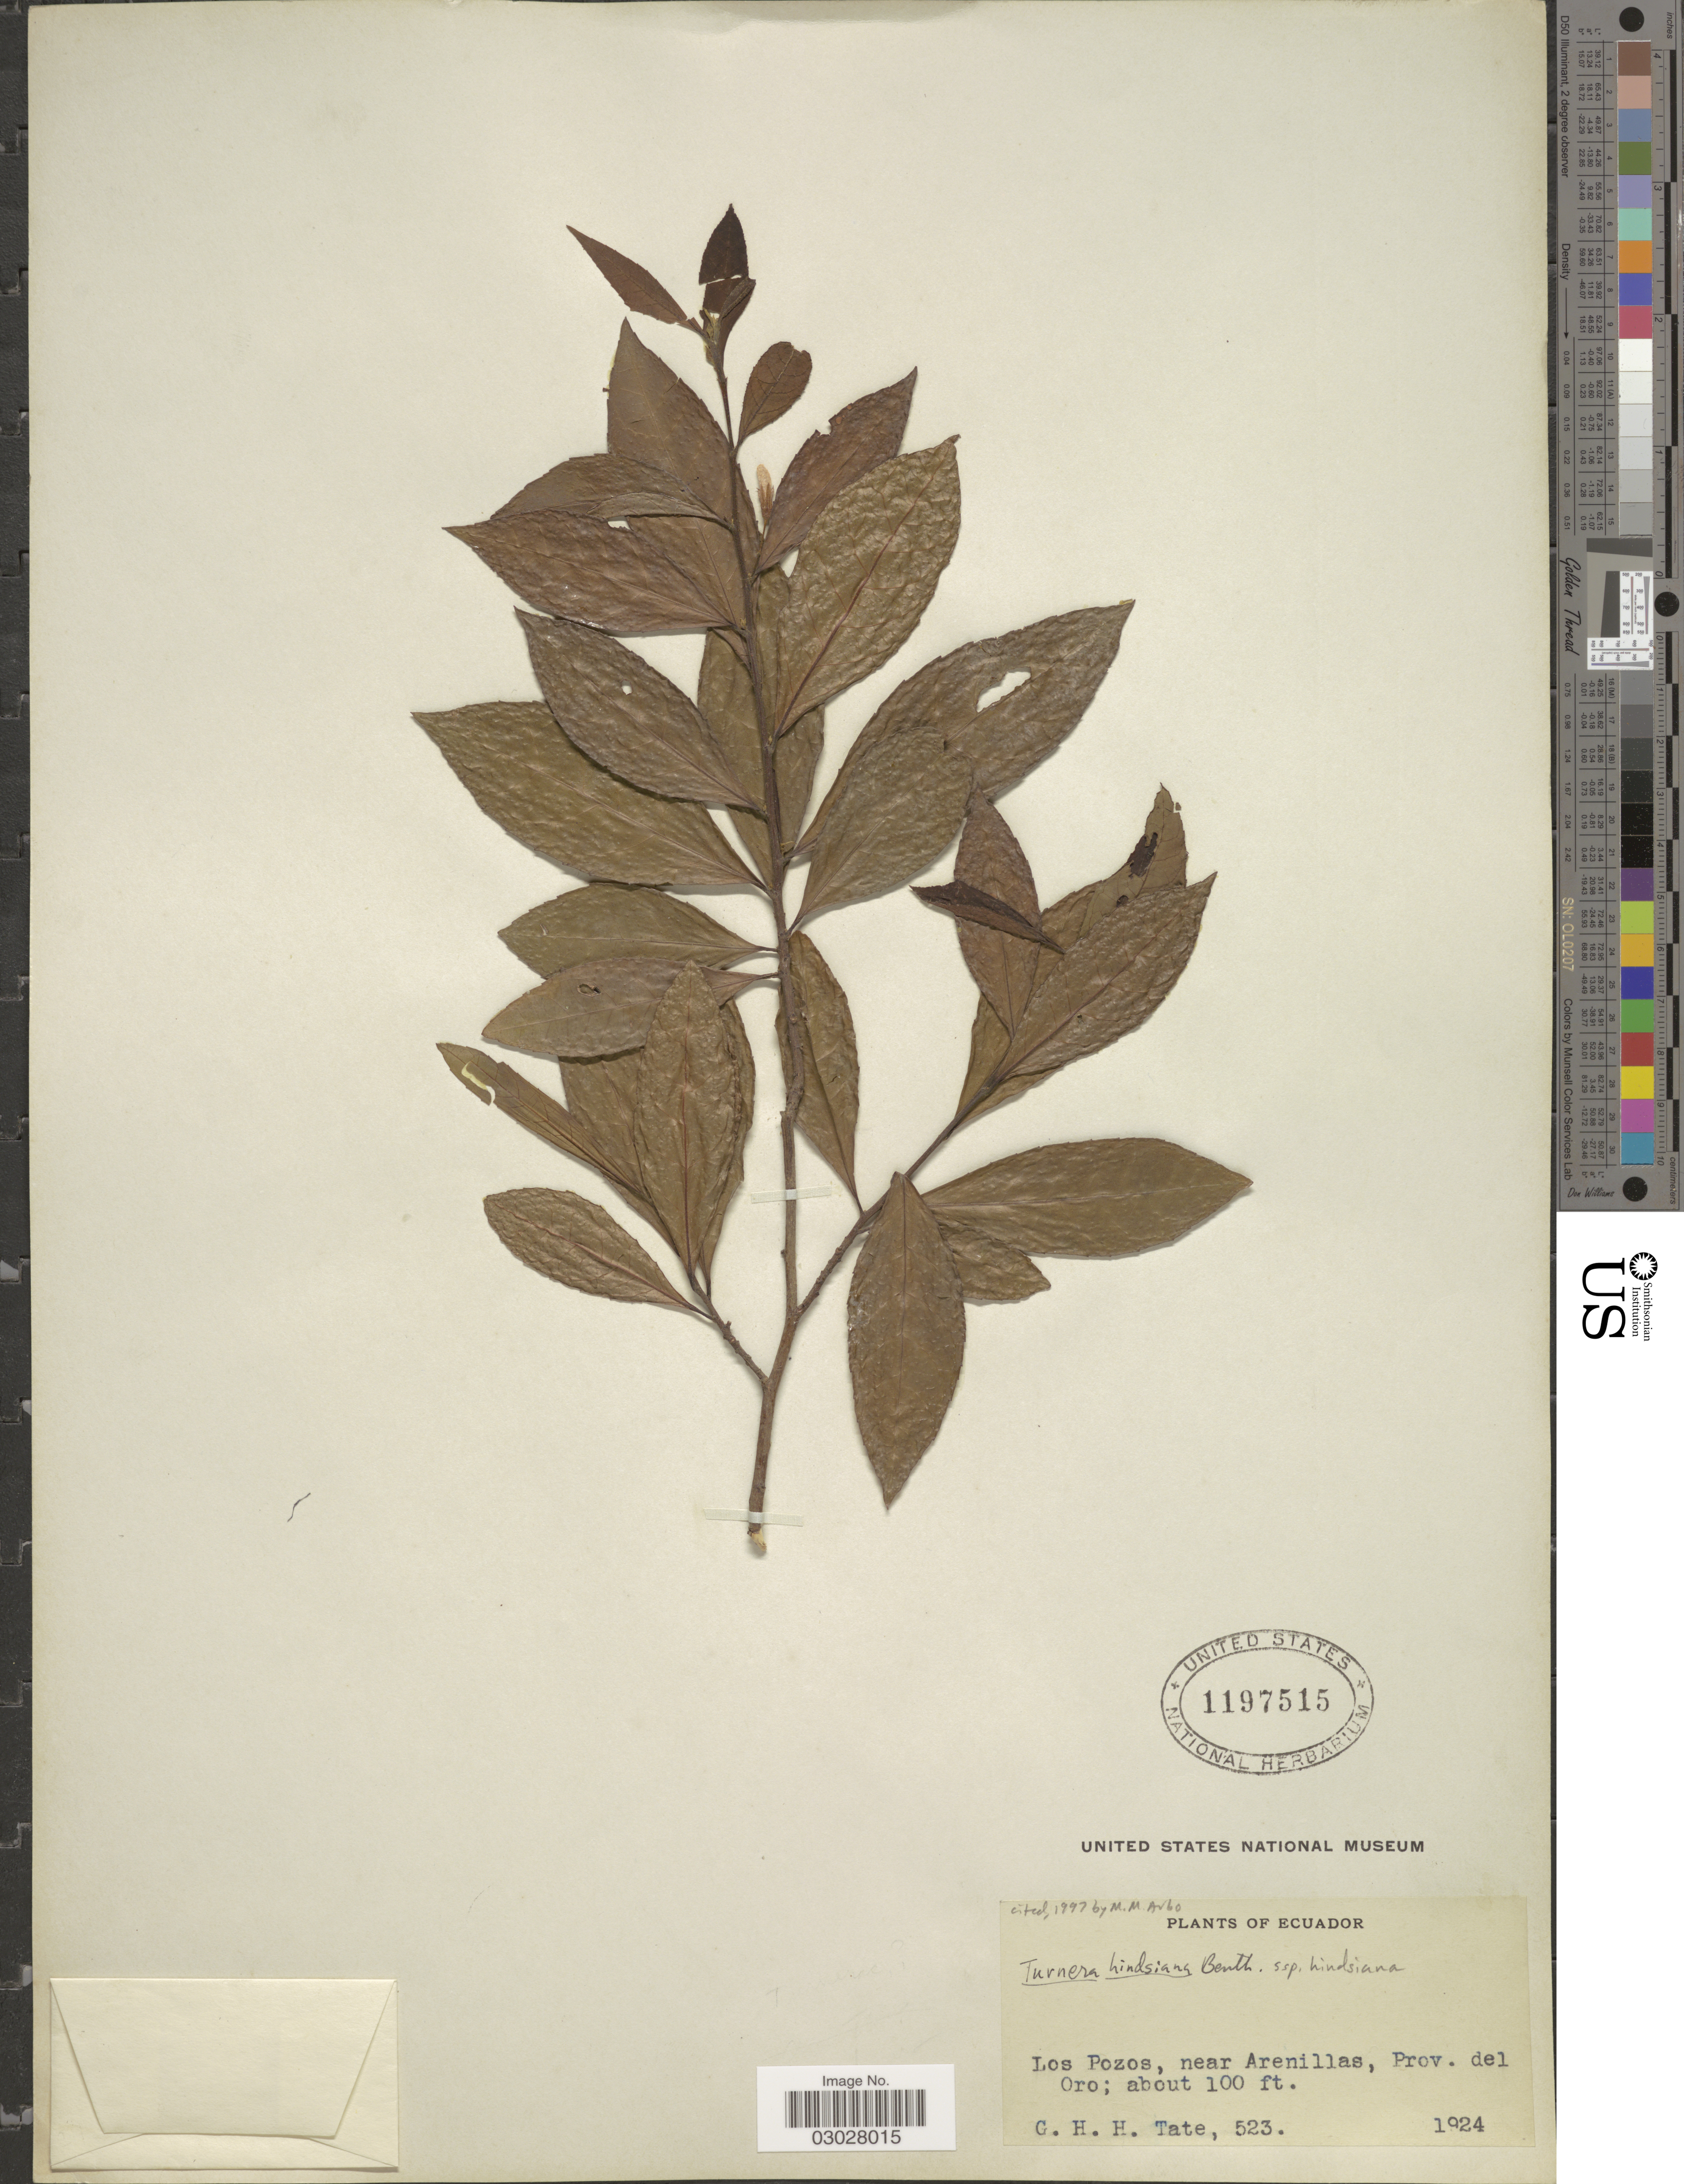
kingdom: Plantae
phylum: Tracheophyta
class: Magnoliopsida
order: Malpighiales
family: Turneraceae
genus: Turnera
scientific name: Turnera hindsiana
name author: Benth.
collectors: G. H. H.Tate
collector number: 523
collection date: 1924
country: Ecuador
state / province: El Oro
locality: Los Pozos, near Arenillas, Prov. del Oro.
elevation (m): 30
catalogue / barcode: US 1197515